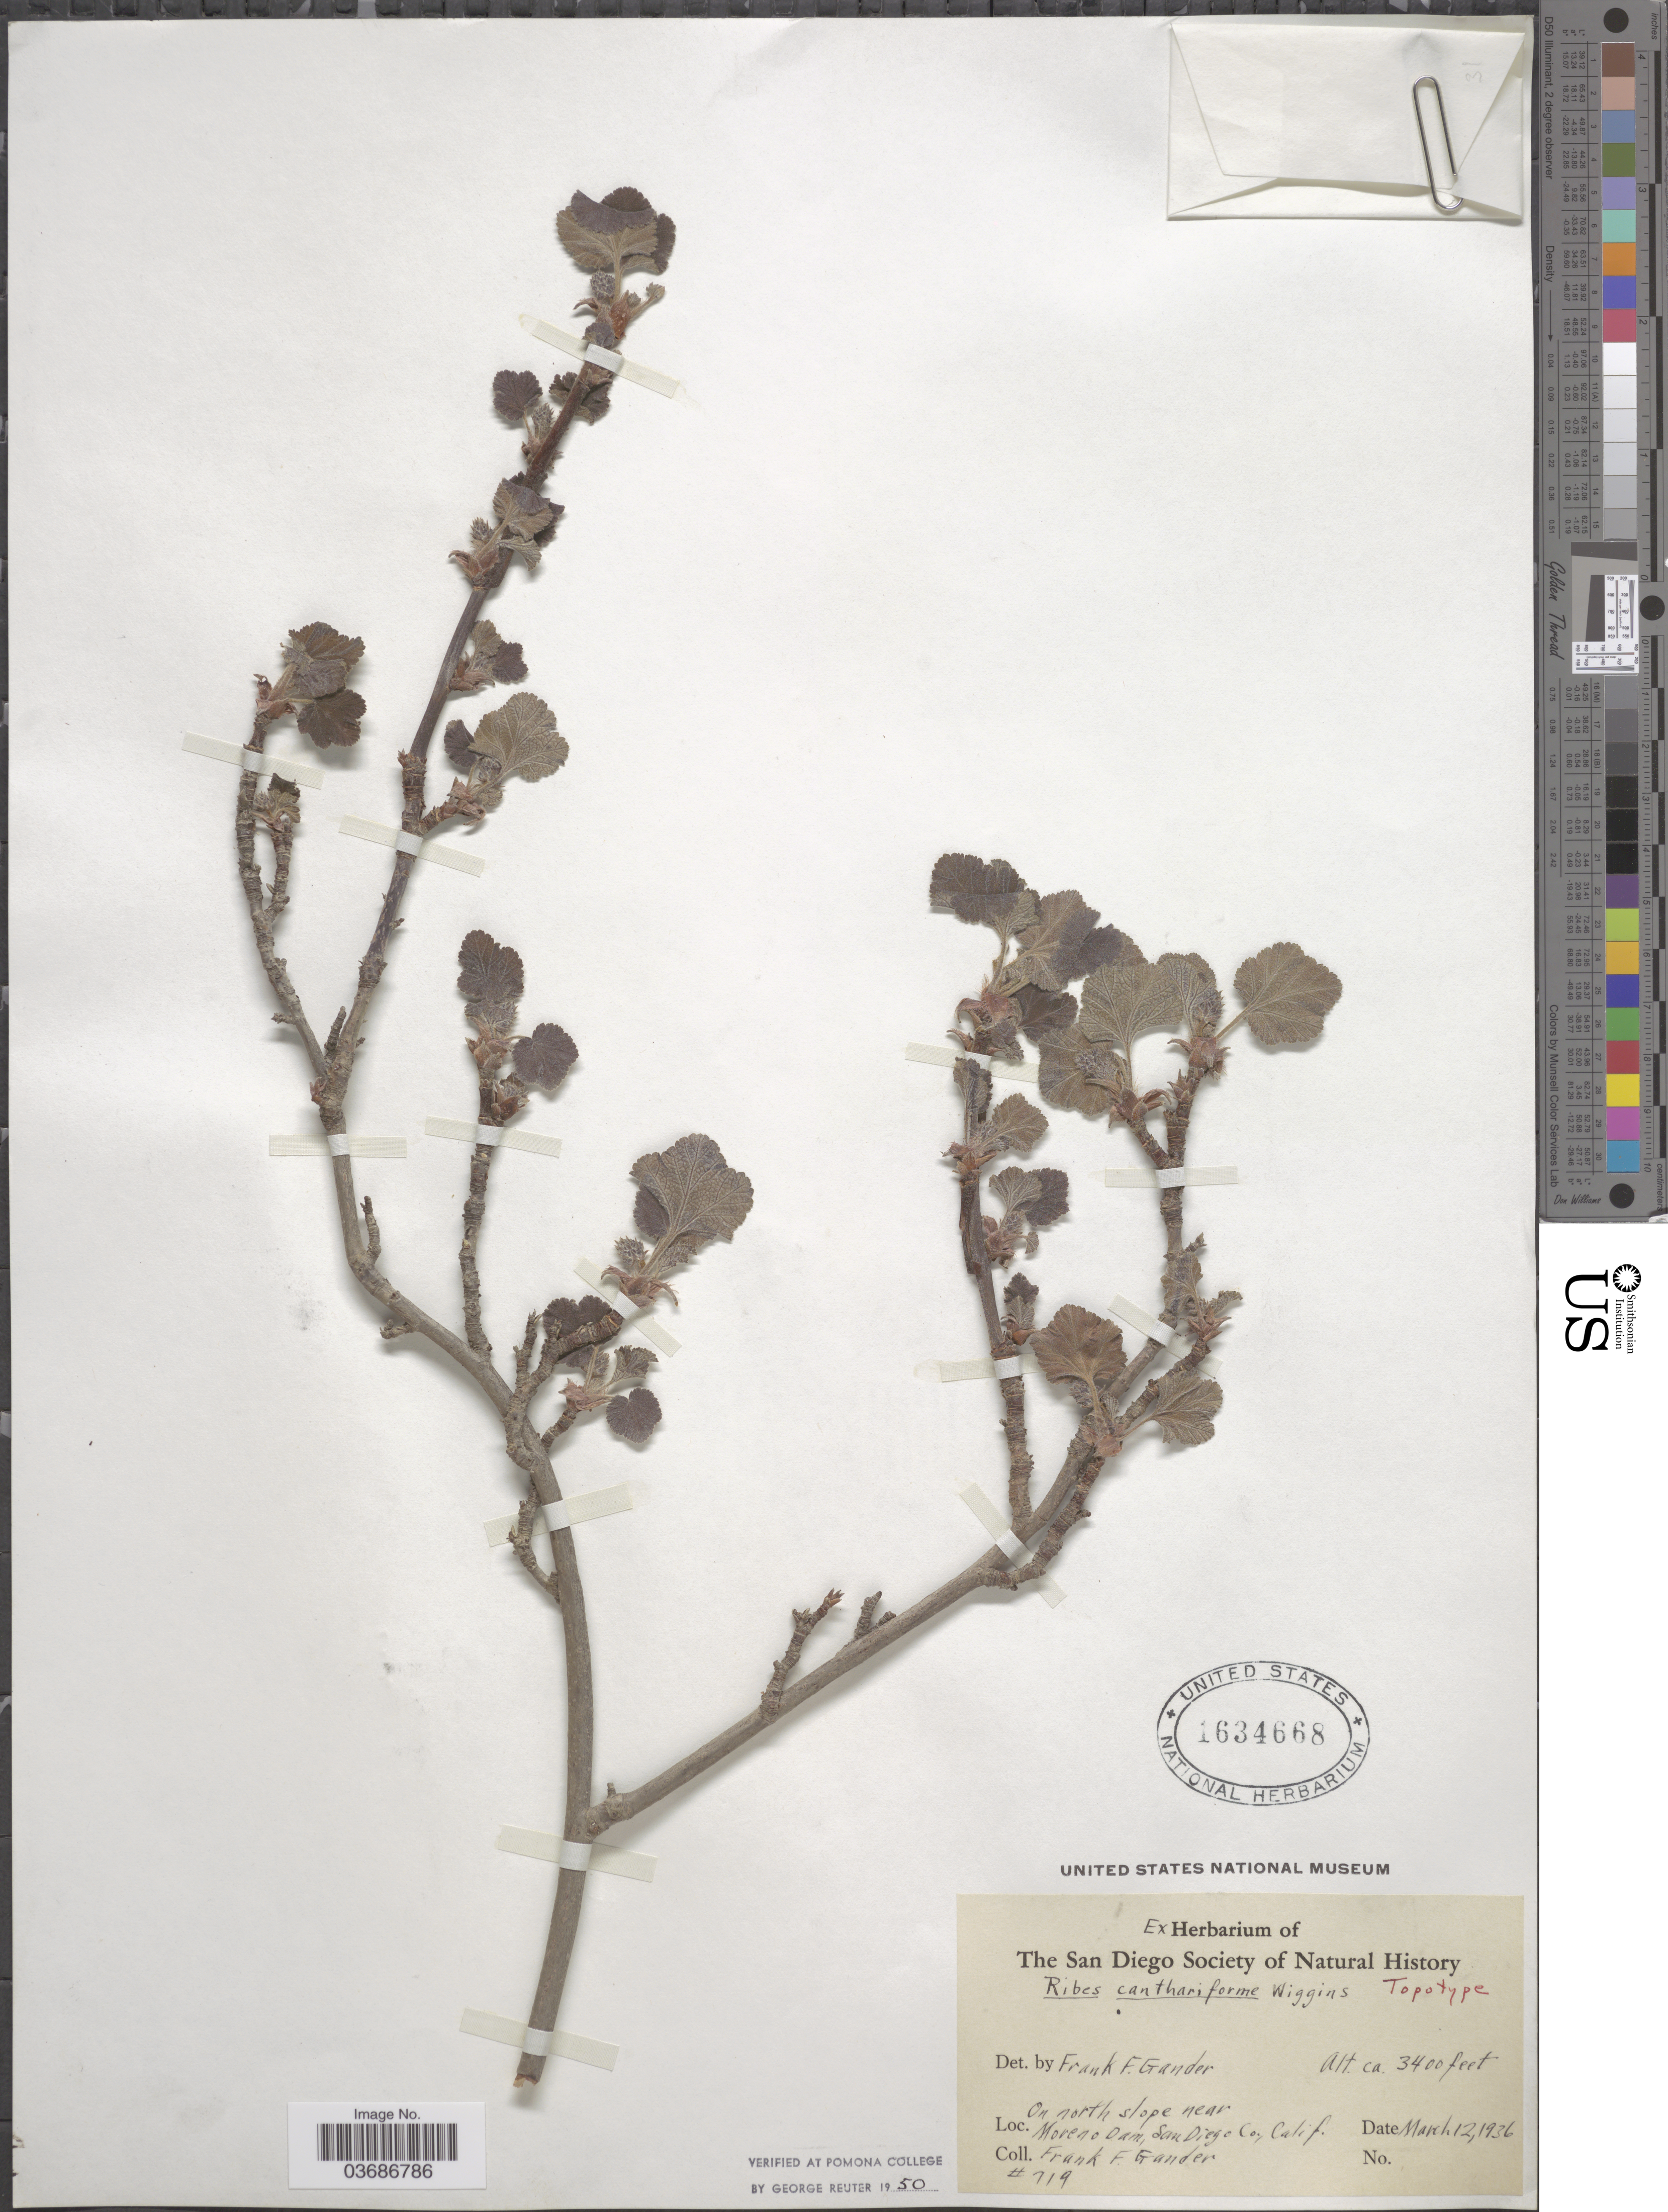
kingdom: Plantae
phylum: Tracheophyta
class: Magnoliopsida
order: Saxifragales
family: Grossulariaceae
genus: Ribes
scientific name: Ribes canthariforme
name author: Wiggins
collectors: F. Gander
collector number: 719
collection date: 1936-03-12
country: United States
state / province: California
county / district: San Diego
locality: On north slope near Moreno Dam, San Diego Co.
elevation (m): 1036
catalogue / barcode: US 1634668